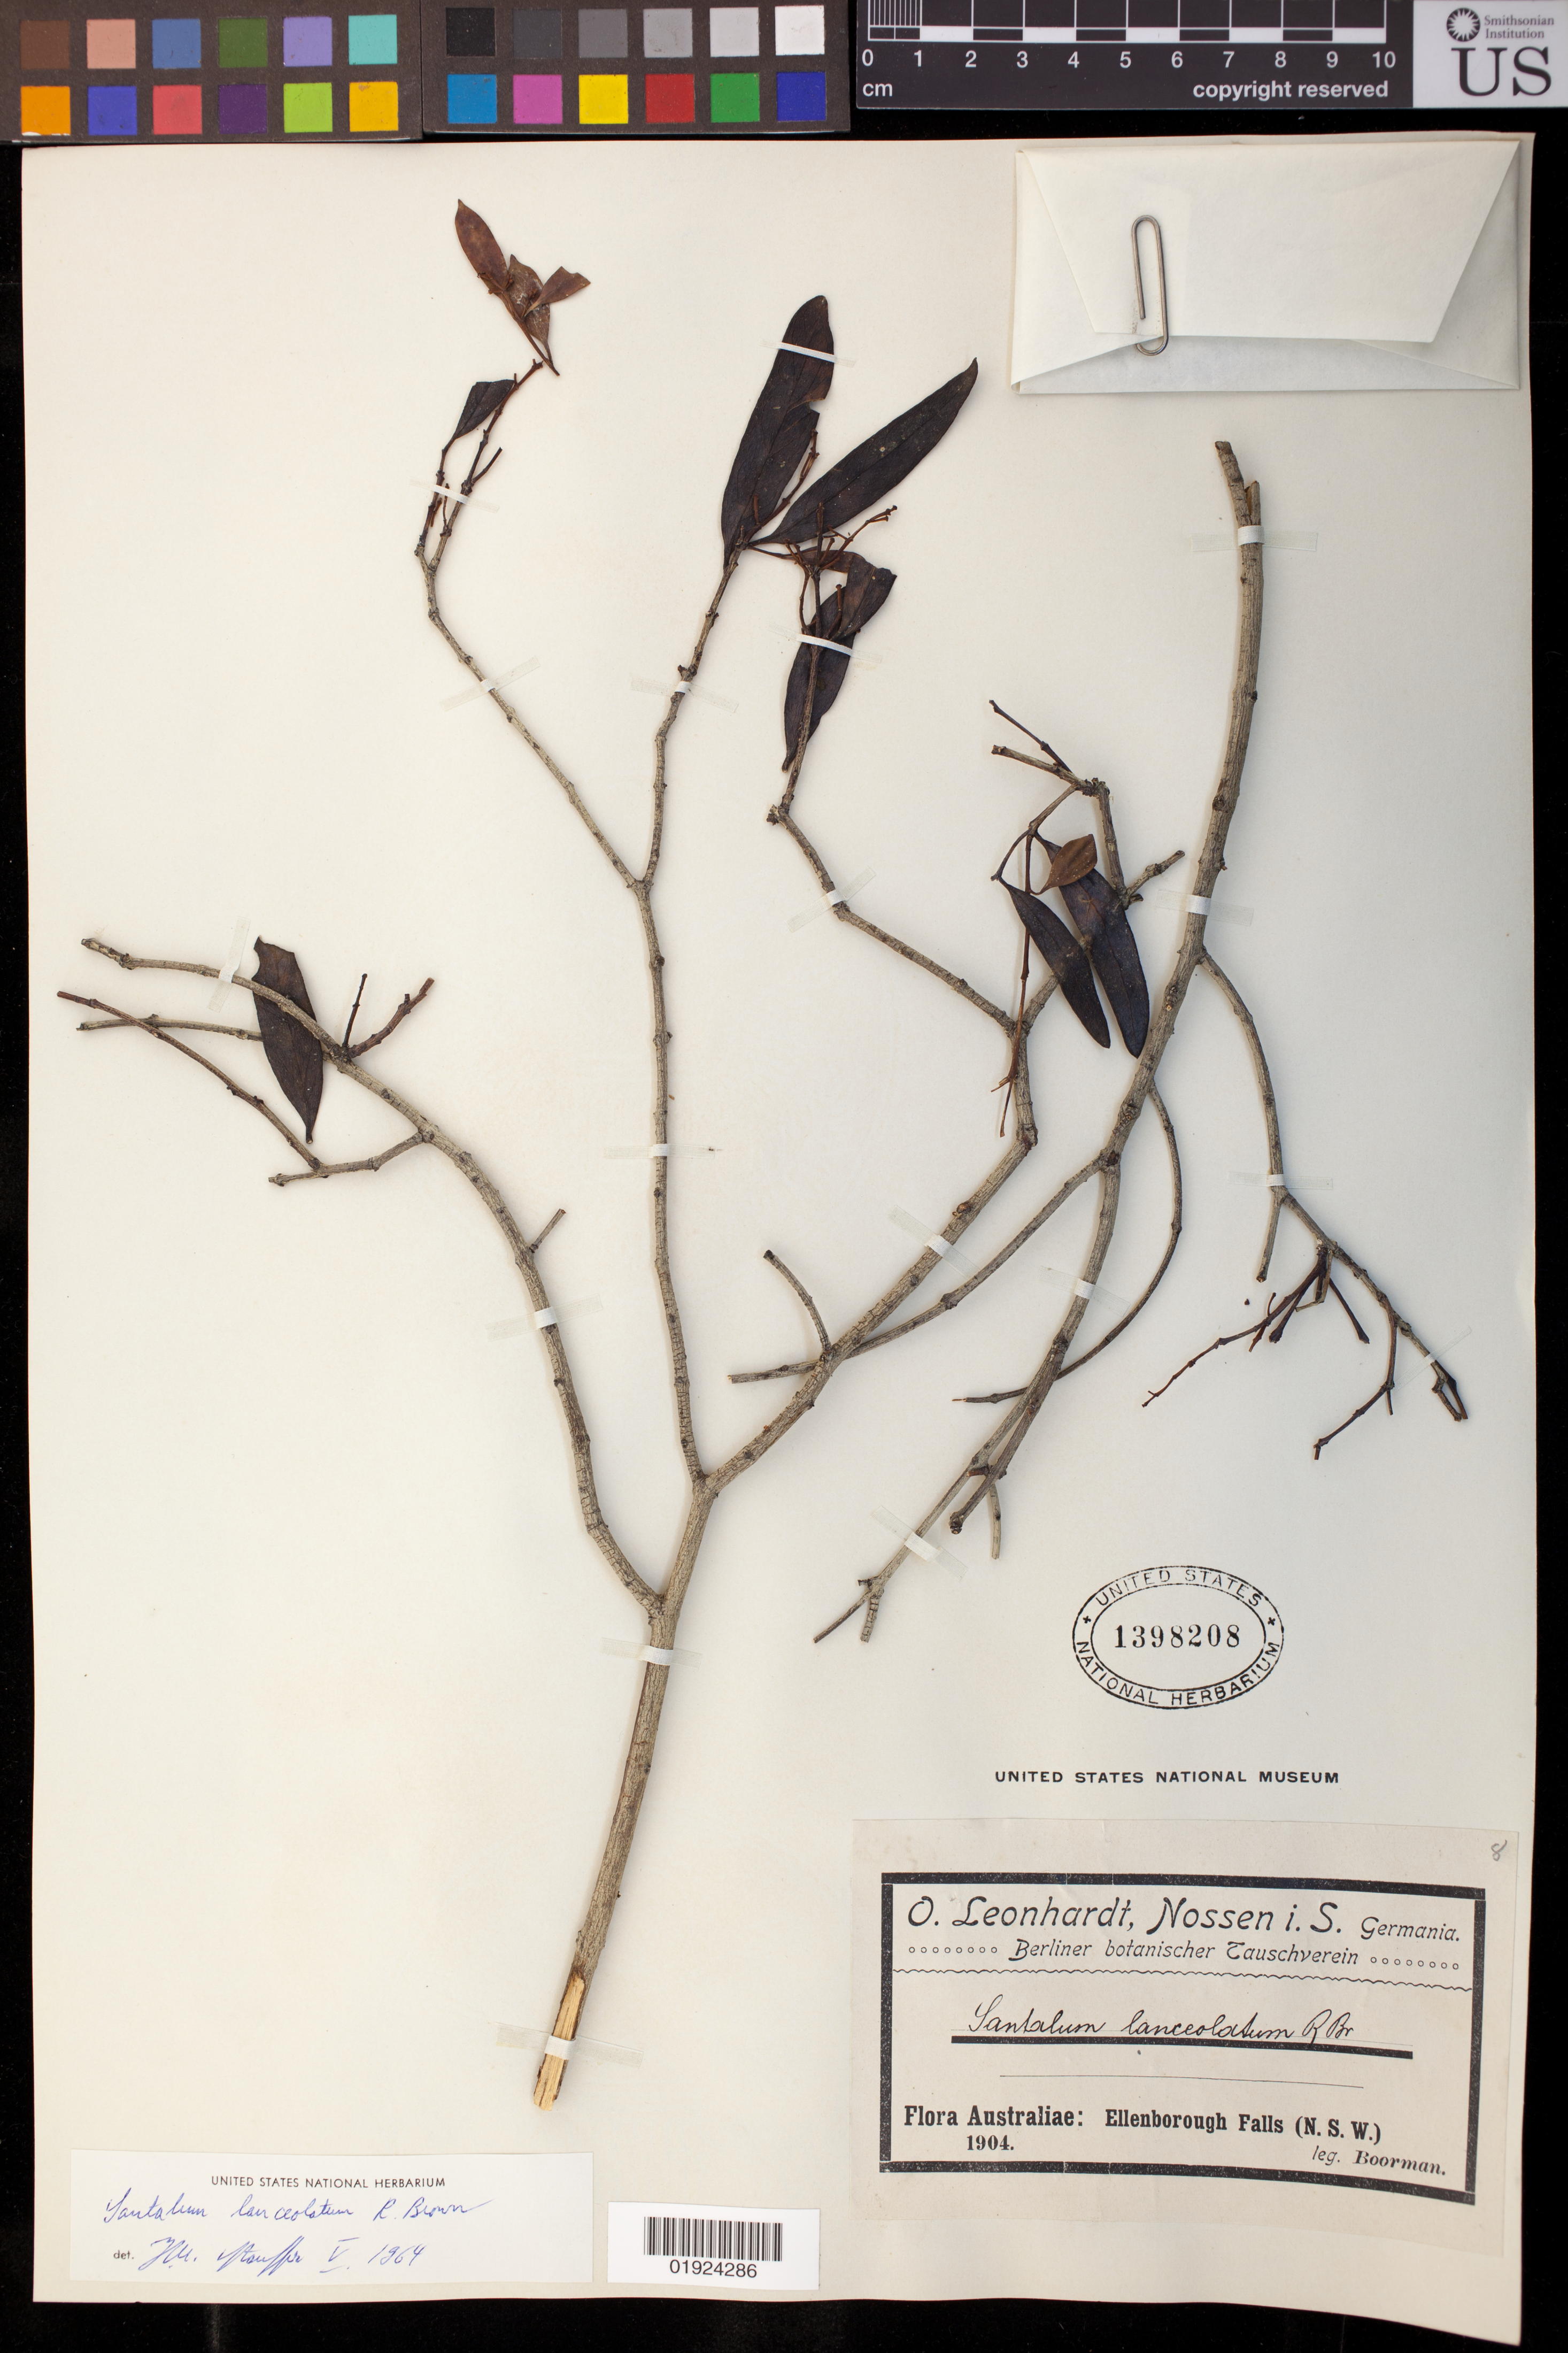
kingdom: Plantae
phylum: Tracheophyta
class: Magnoliopsida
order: Santalales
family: Santalaceae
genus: Santalum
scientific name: Santalum lanceolatum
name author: Schltdl.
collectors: J. Boorman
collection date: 1904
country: Australia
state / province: New South Wales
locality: Ellenborough Falls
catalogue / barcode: US 1398208